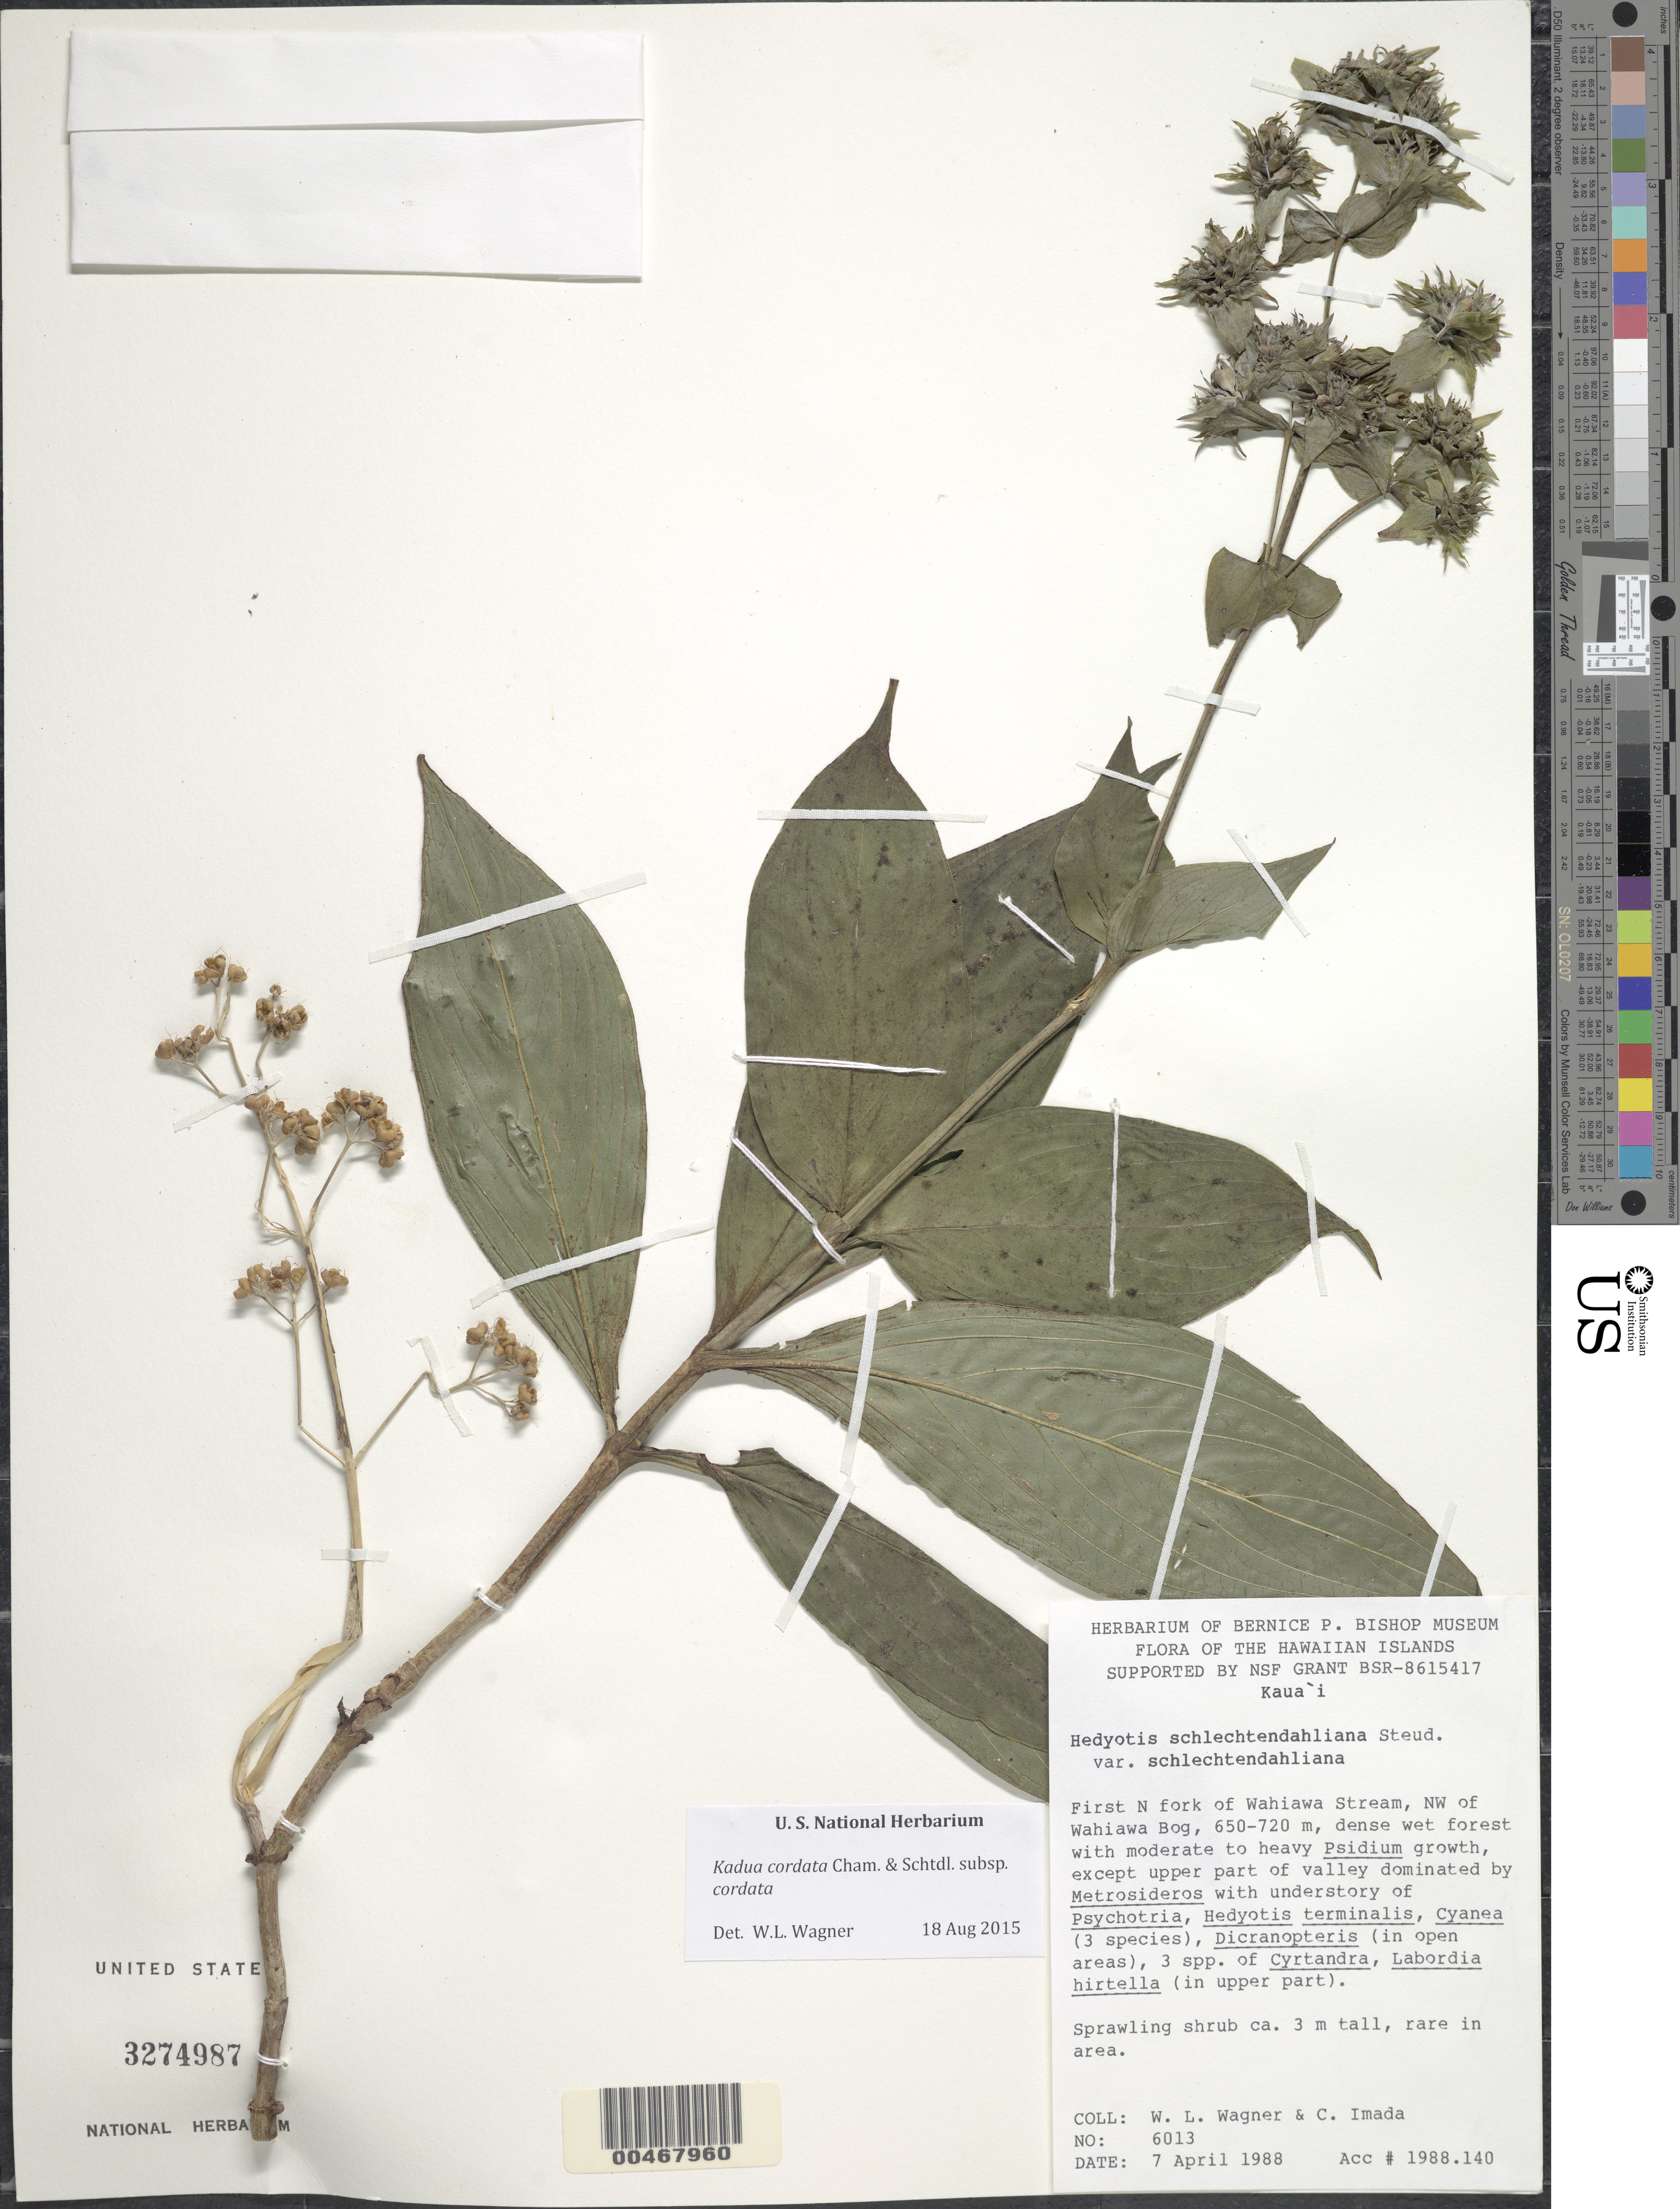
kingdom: Plantae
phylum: Tracheophyta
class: Magnoliopsida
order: Gentianales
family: Rubiaceae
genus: Kadua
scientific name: Kadua cordata subsp. cordata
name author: Cham. & Schltdl.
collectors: W. L. Wagner & C. Imada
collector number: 6013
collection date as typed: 7 Apr 1988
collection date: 1988-04-07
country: United States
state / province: Hawaii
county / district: Kauai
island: Kaua'i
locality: First N fork of Wahiawa Stream, NW of Wahiawa Bog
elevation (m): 650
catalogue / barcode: US 3274987